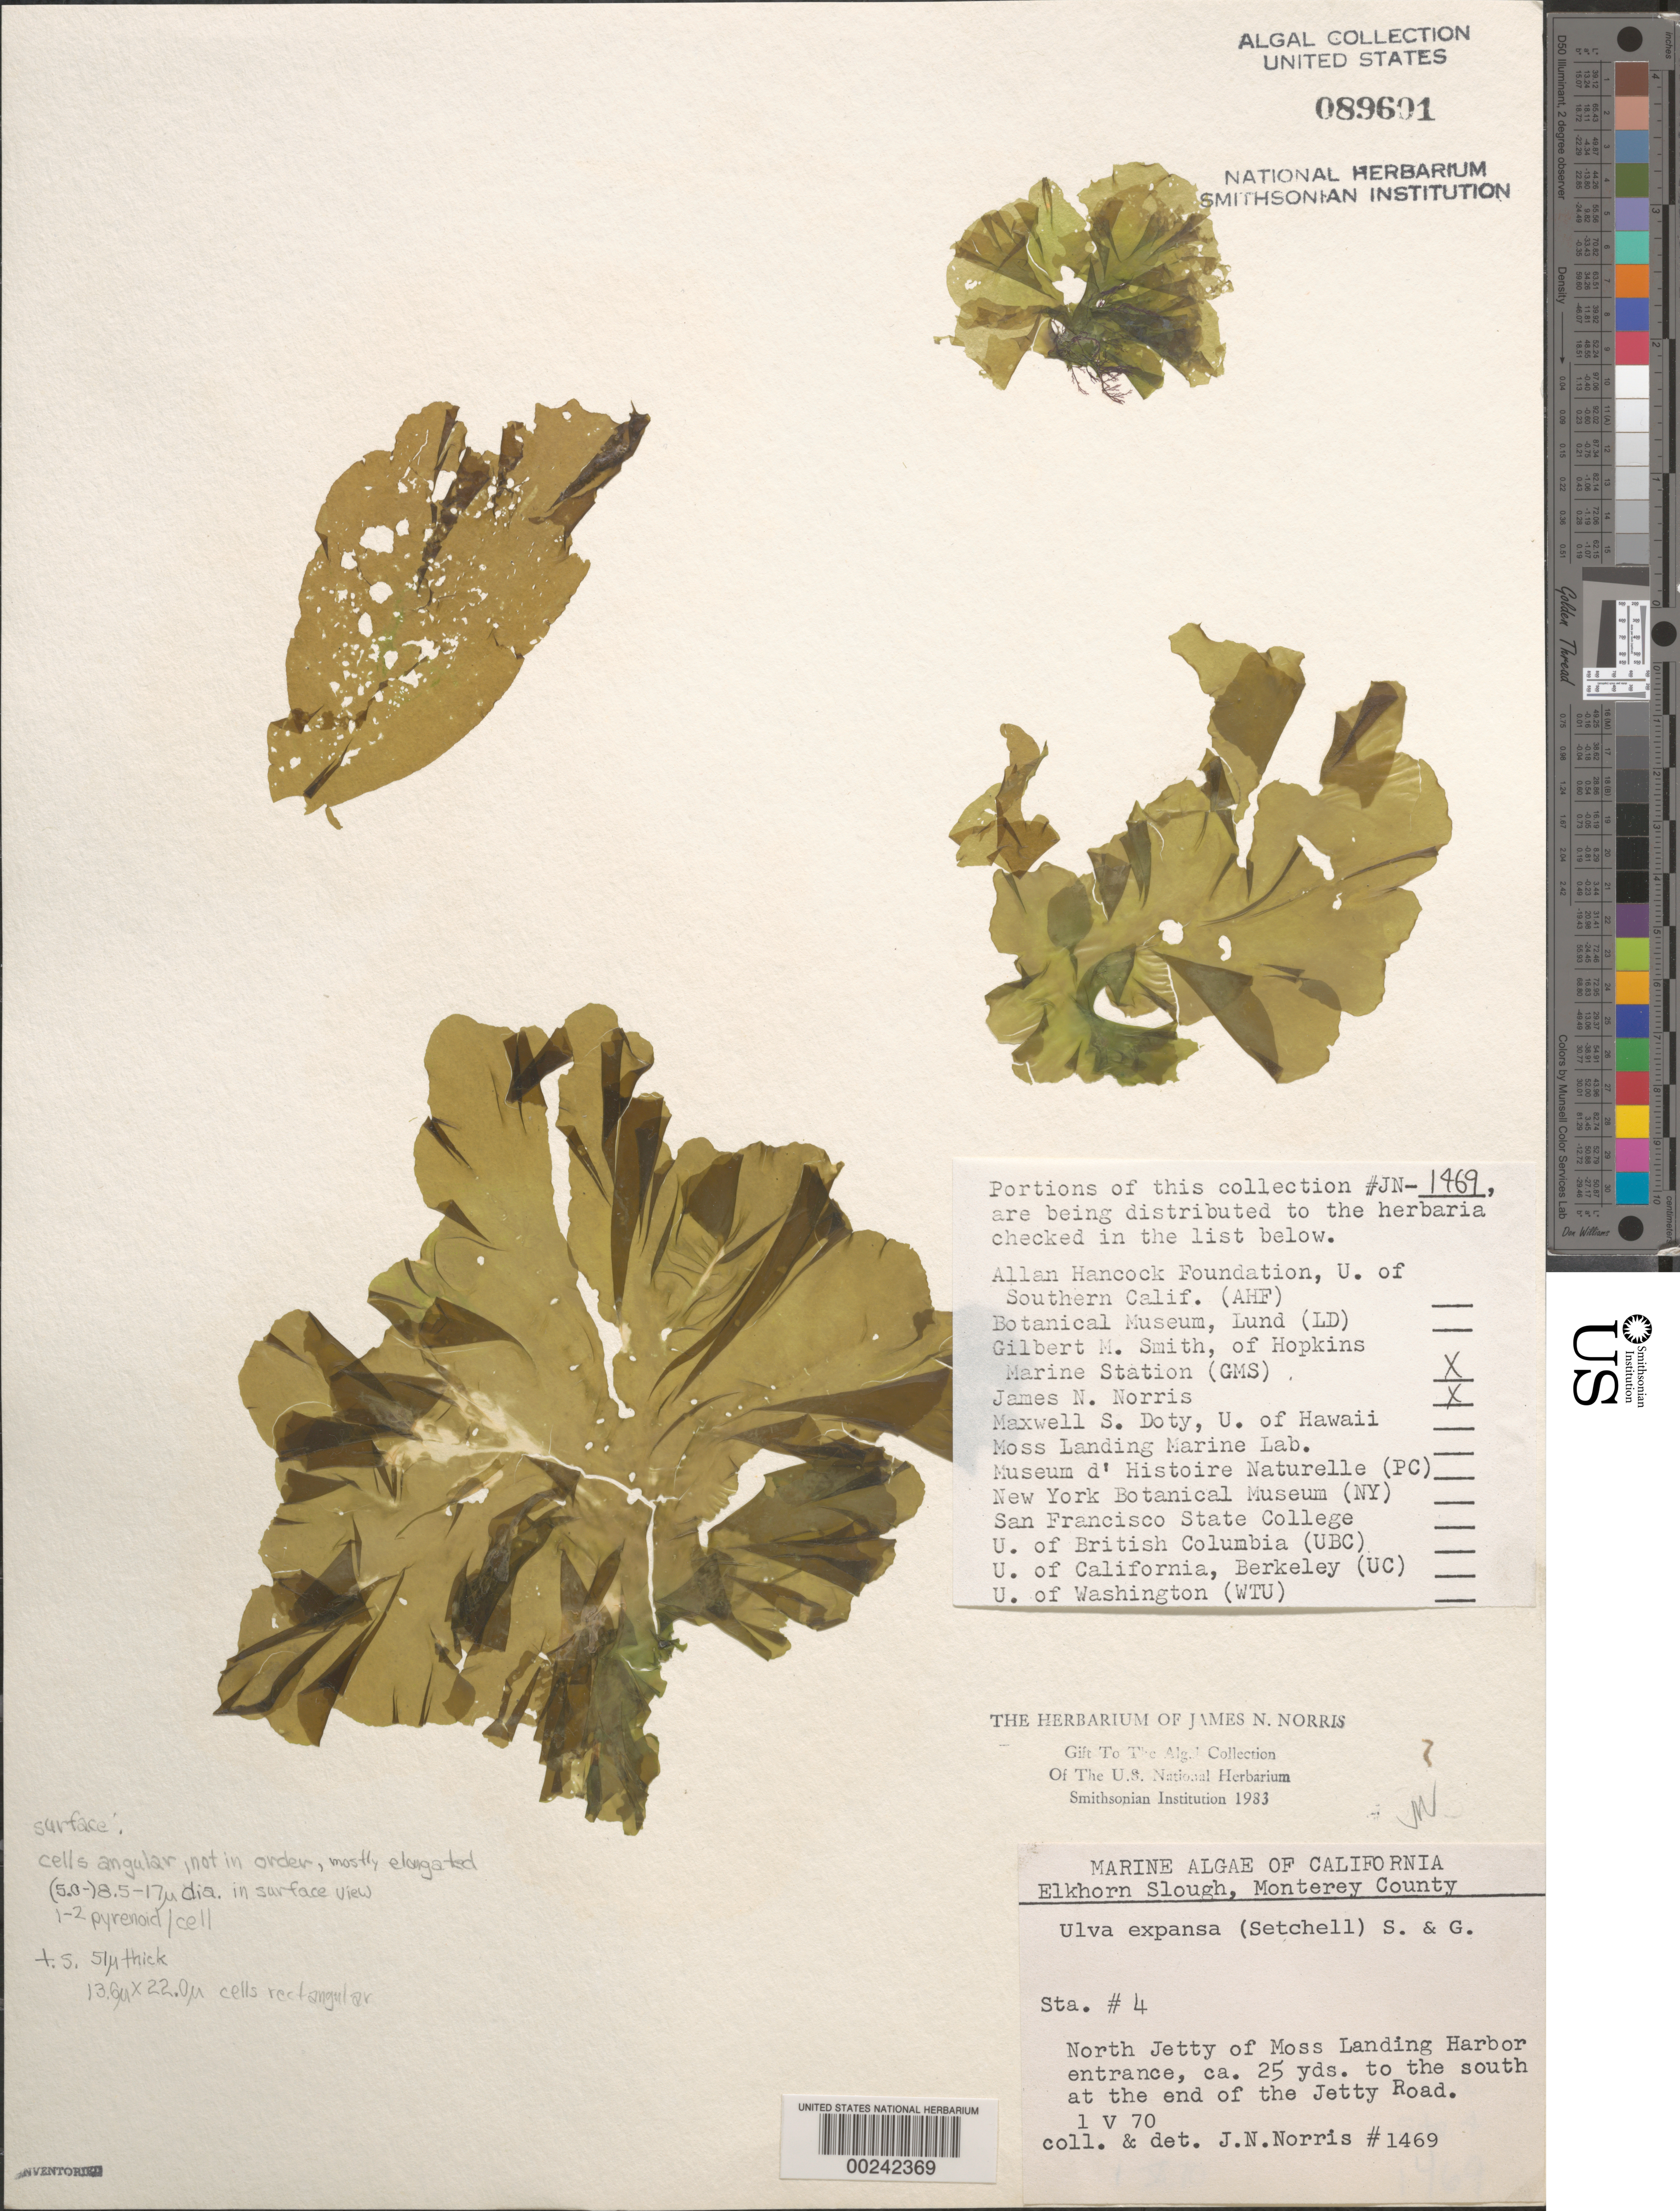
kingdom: Plantae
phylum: Chlorophyta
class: Ulvophyceae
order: Ulvales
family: Ulvaceae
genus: Ulva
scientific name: Ulva expansa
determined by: Norris, James N.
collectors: J. N. Norris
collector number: JN-1469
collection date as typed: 01 May 1970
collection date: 1970-05-01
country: United States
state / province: California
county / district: Monterey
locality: Elkhorn Slough, Moss Landing Harbor, north jetty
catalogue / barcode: US 89601